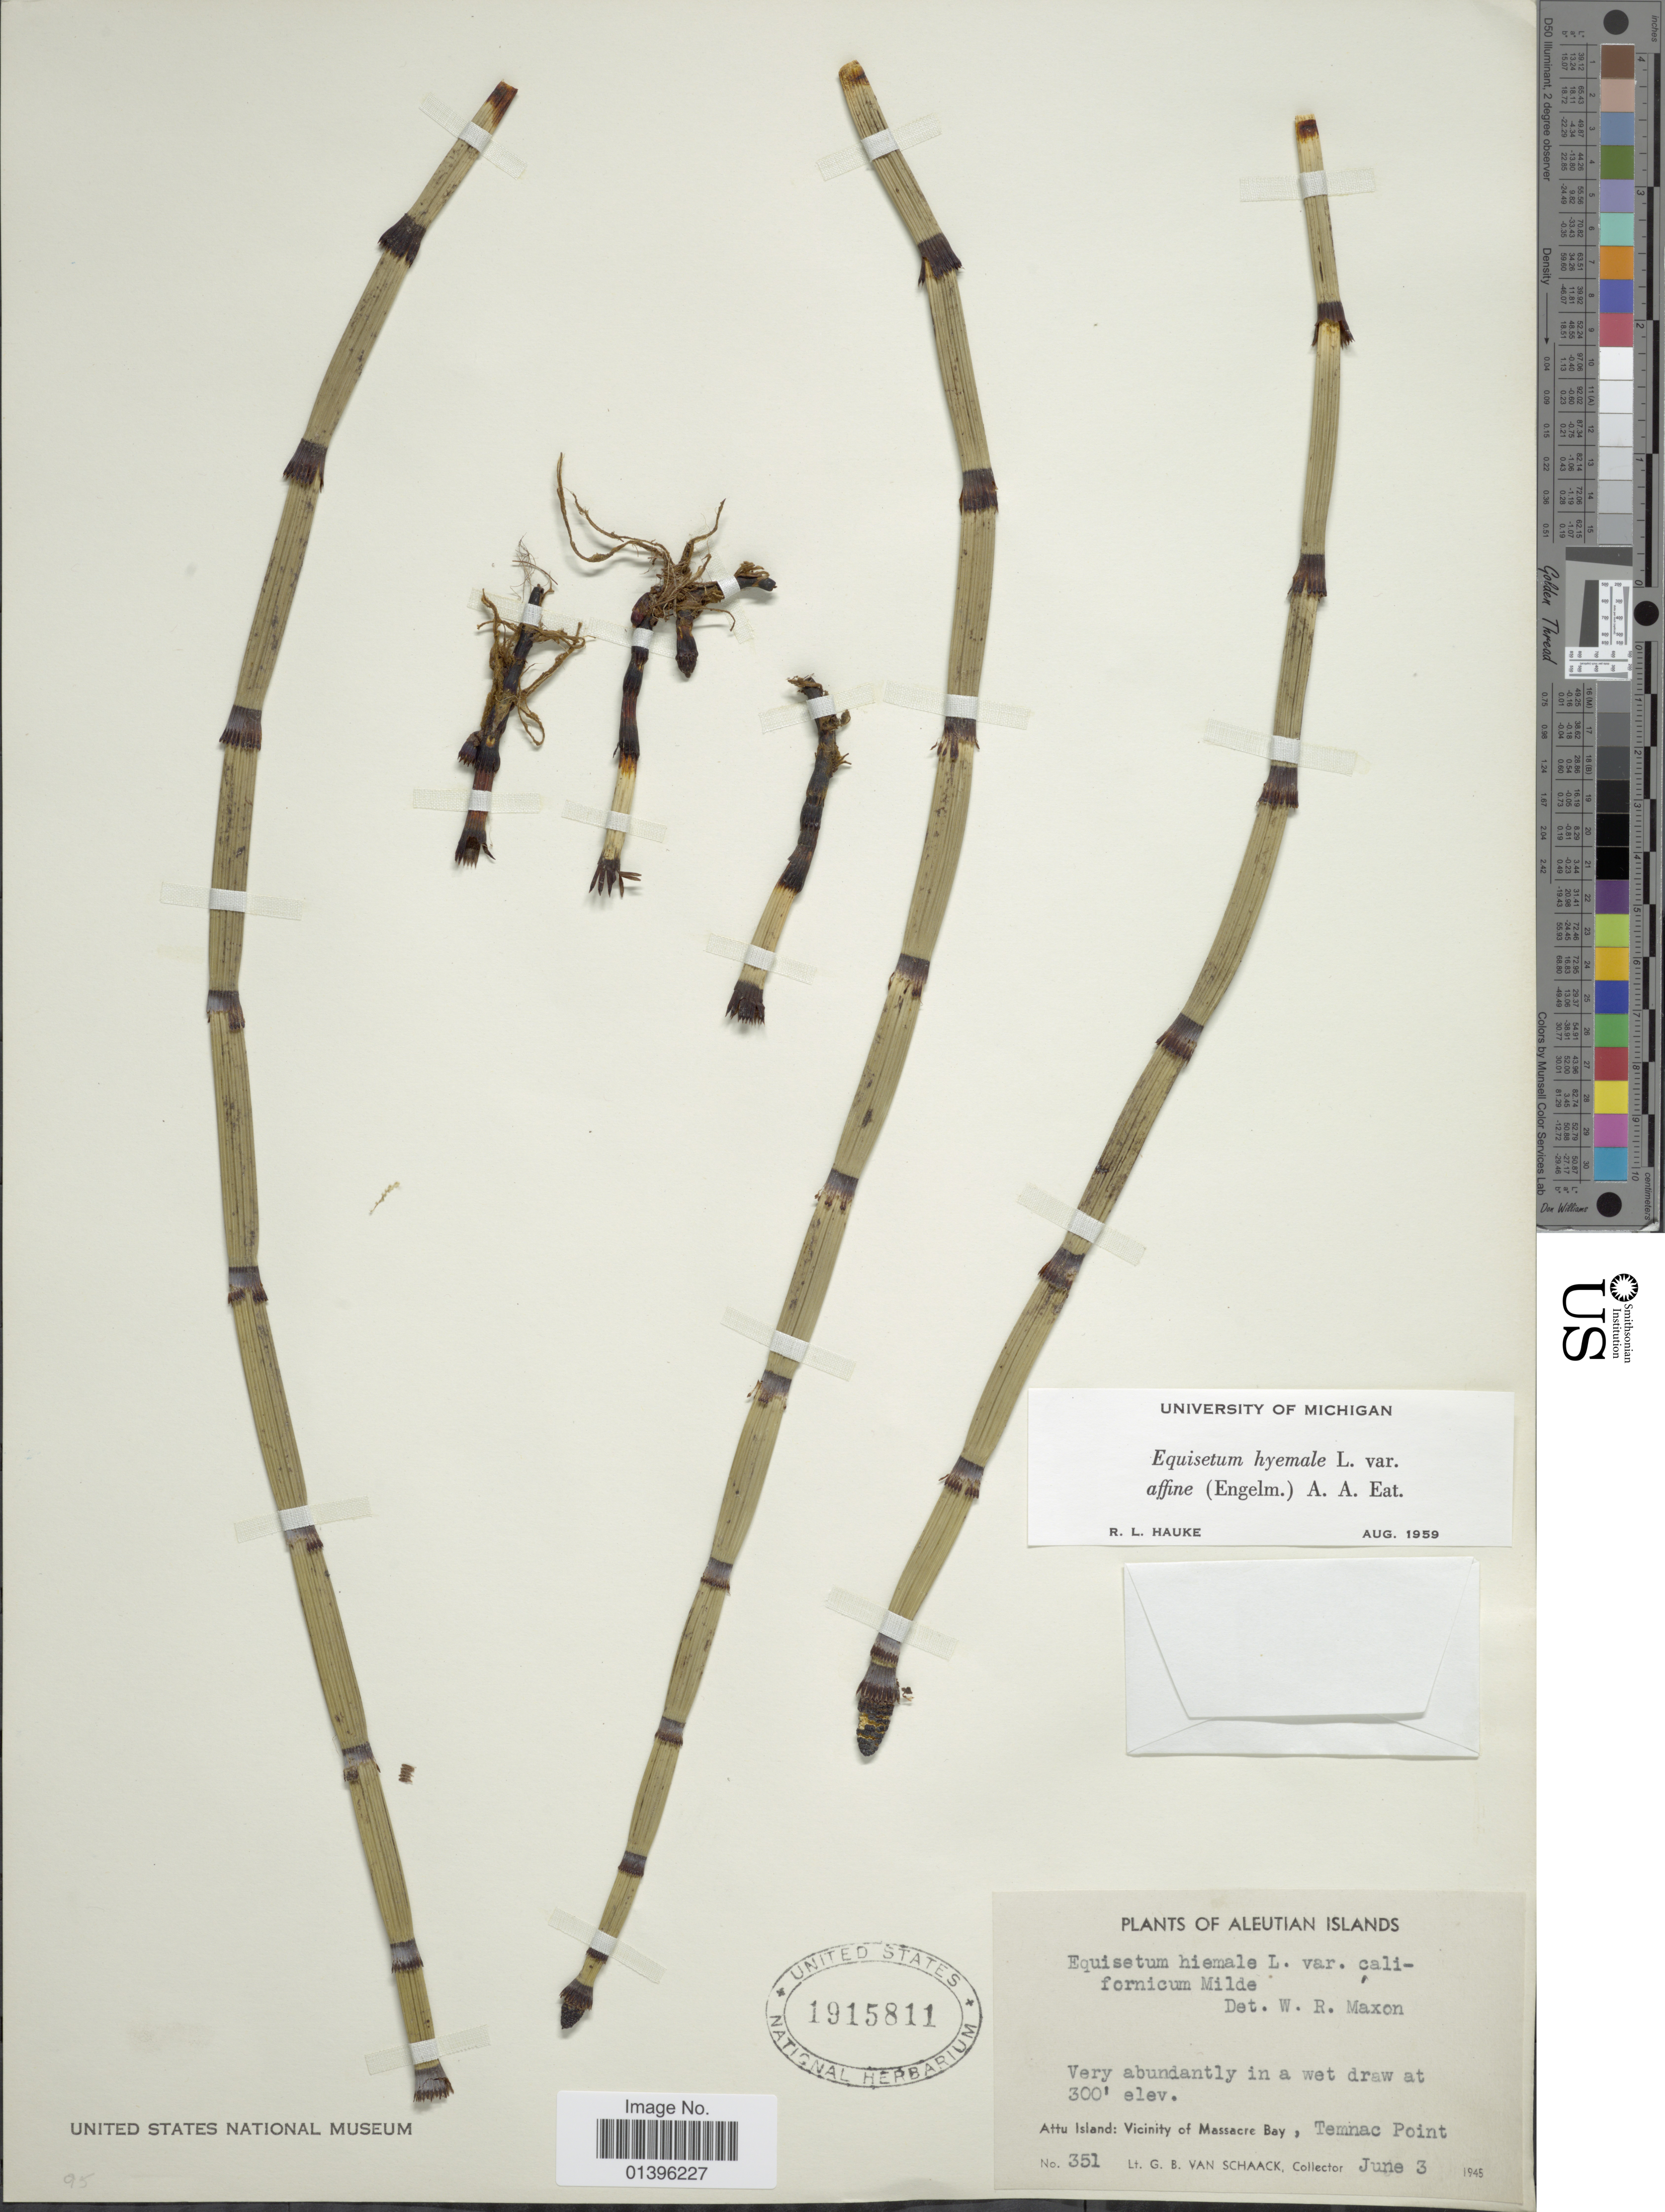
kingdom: Plantae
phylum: Tracheophyta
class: Polypodiopsida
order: Equisetales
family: Equisetaceae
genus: Equisetum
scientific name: Equisetum hyemale var. affine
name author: (Engelm.) A.A. Eaton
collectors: G. Van Schaack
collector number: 351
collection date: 1945-06-03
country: United States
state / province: Alaska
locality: Aleutian Islands. Attu Island: Vicinity of Massacre Bay, Temnac Point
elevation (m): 91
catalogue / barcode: US 1915811